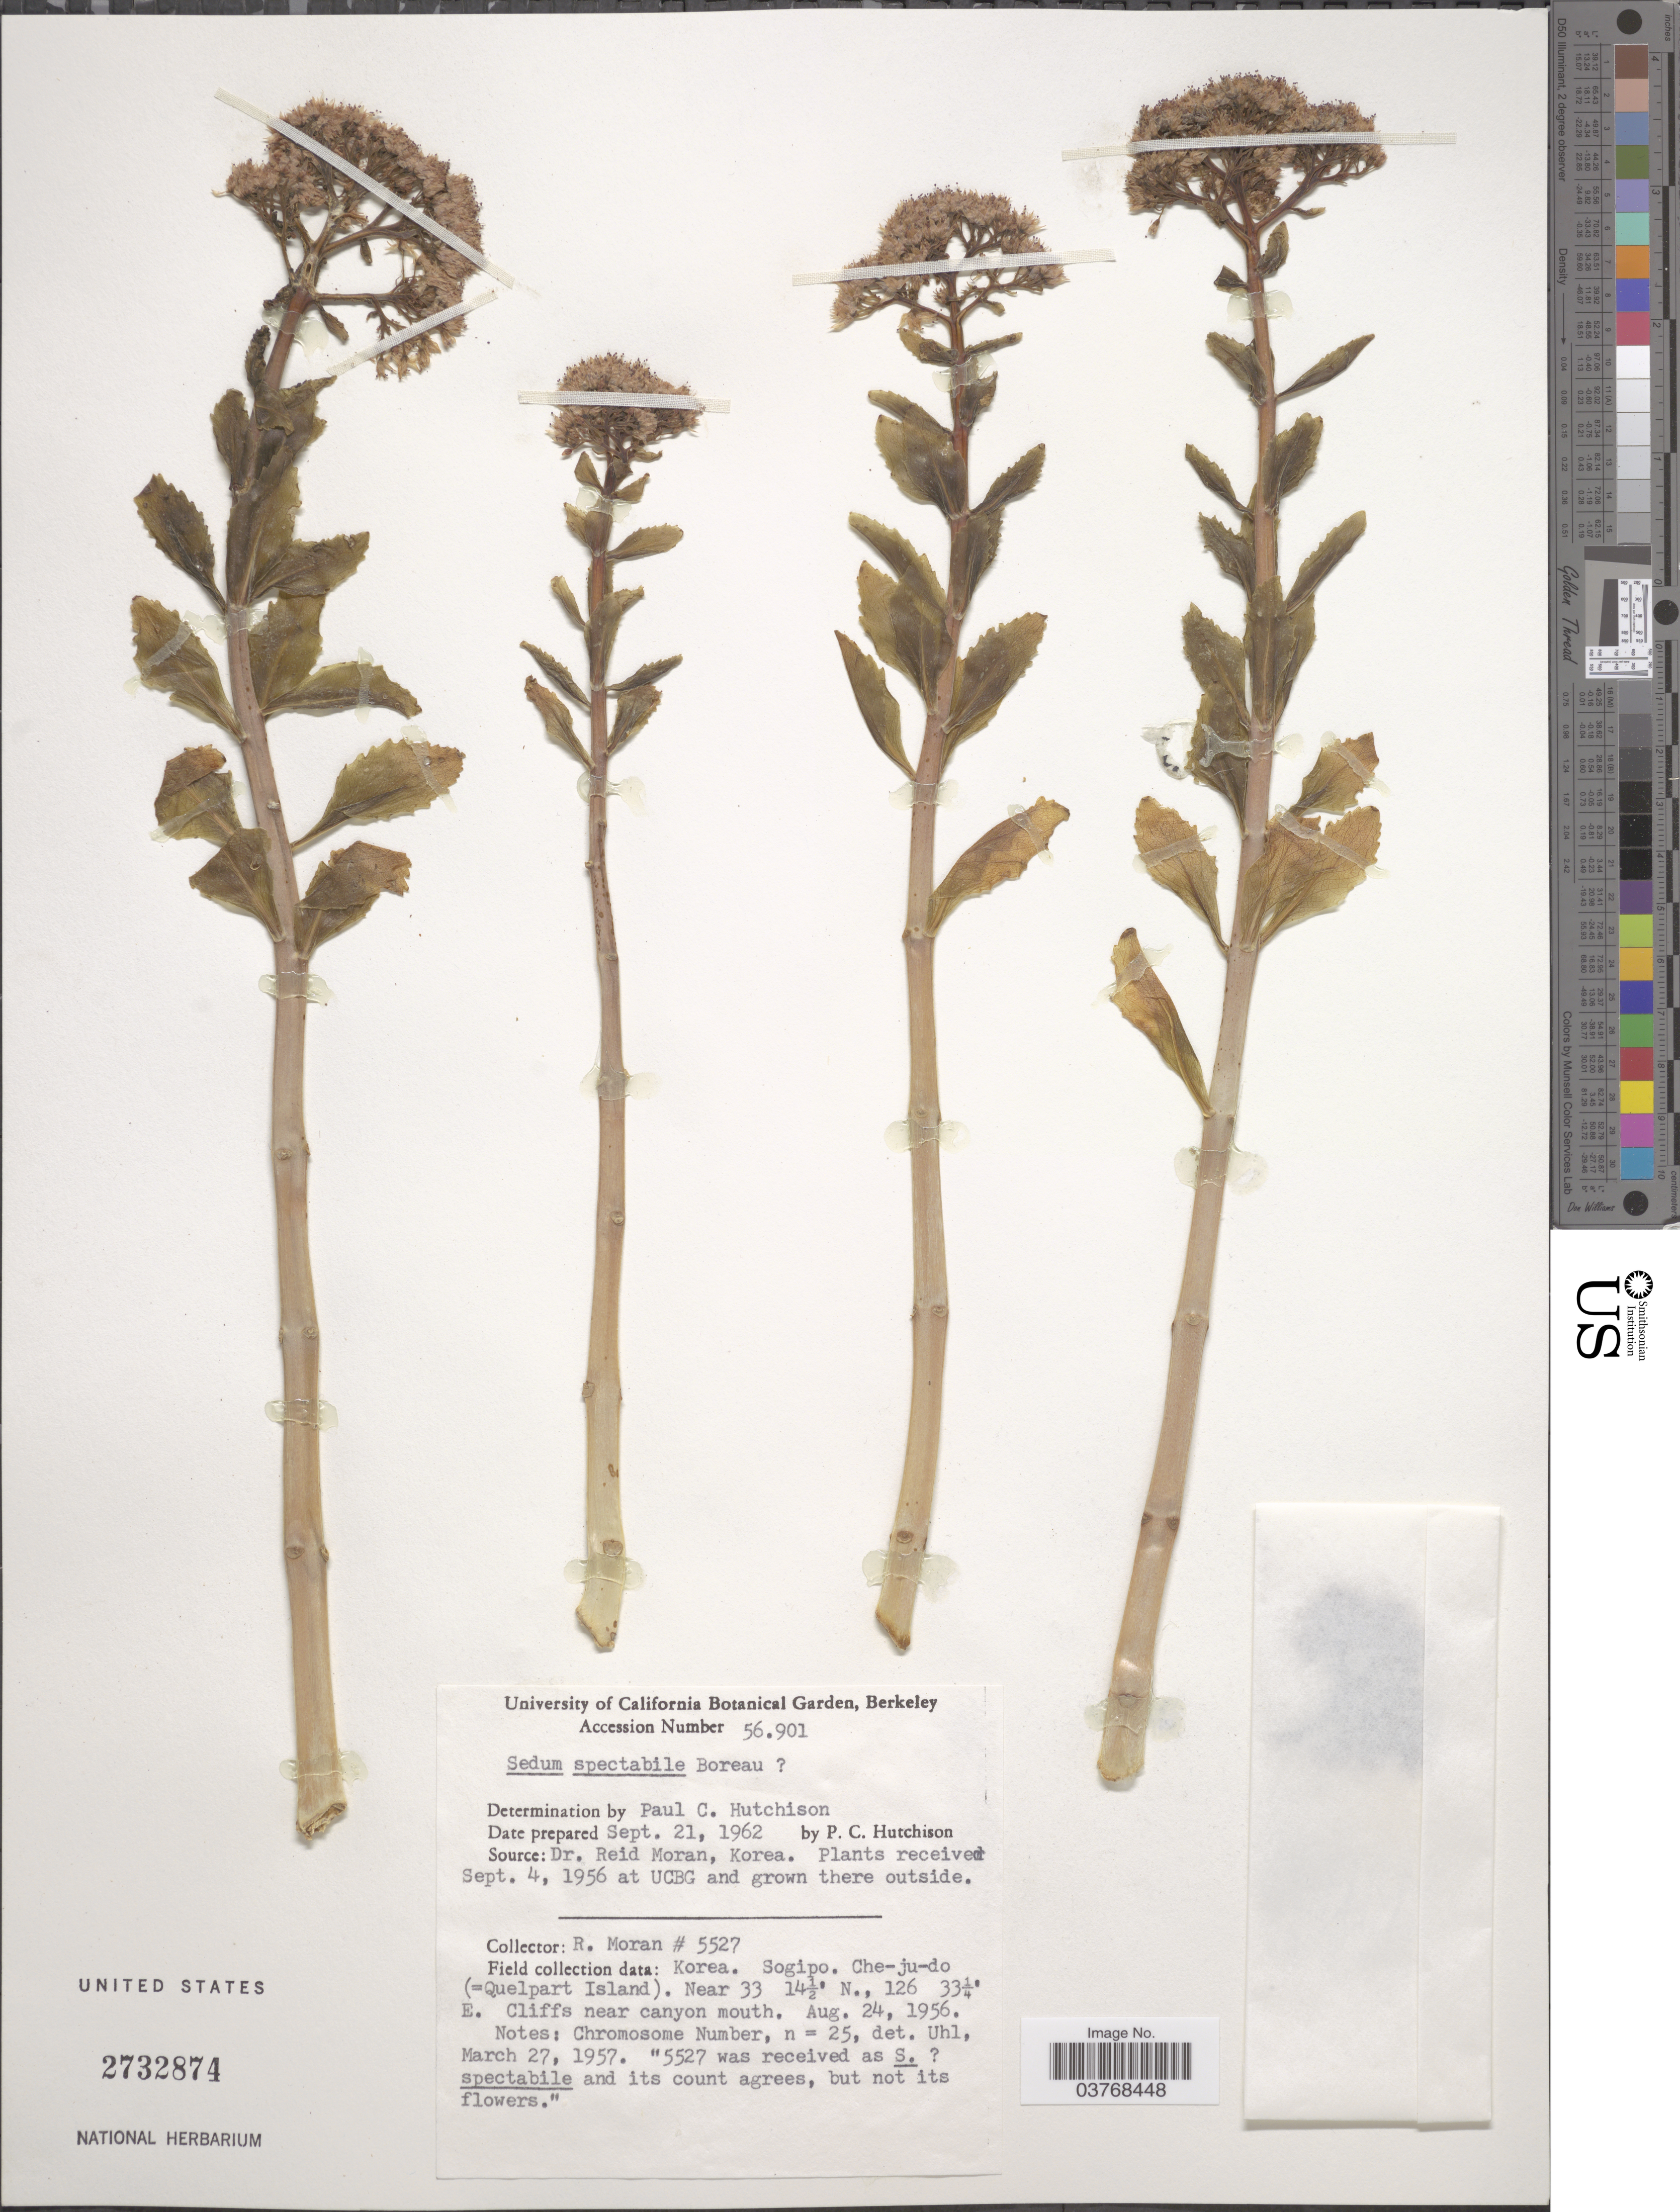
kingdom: Plantae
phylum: Tracheophyta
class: Magnoliopsida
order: Saxifragales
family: Crassulaceae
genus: Hylotelephium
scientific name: Hylotelephium spectabile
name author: (Boreau) H. Ohba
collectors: P. C. Hutchison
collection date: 1962-09-21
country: United States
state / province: California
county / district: Alameda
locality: University of California Botanical Garden, Berkeley.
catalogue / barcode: US 2732874